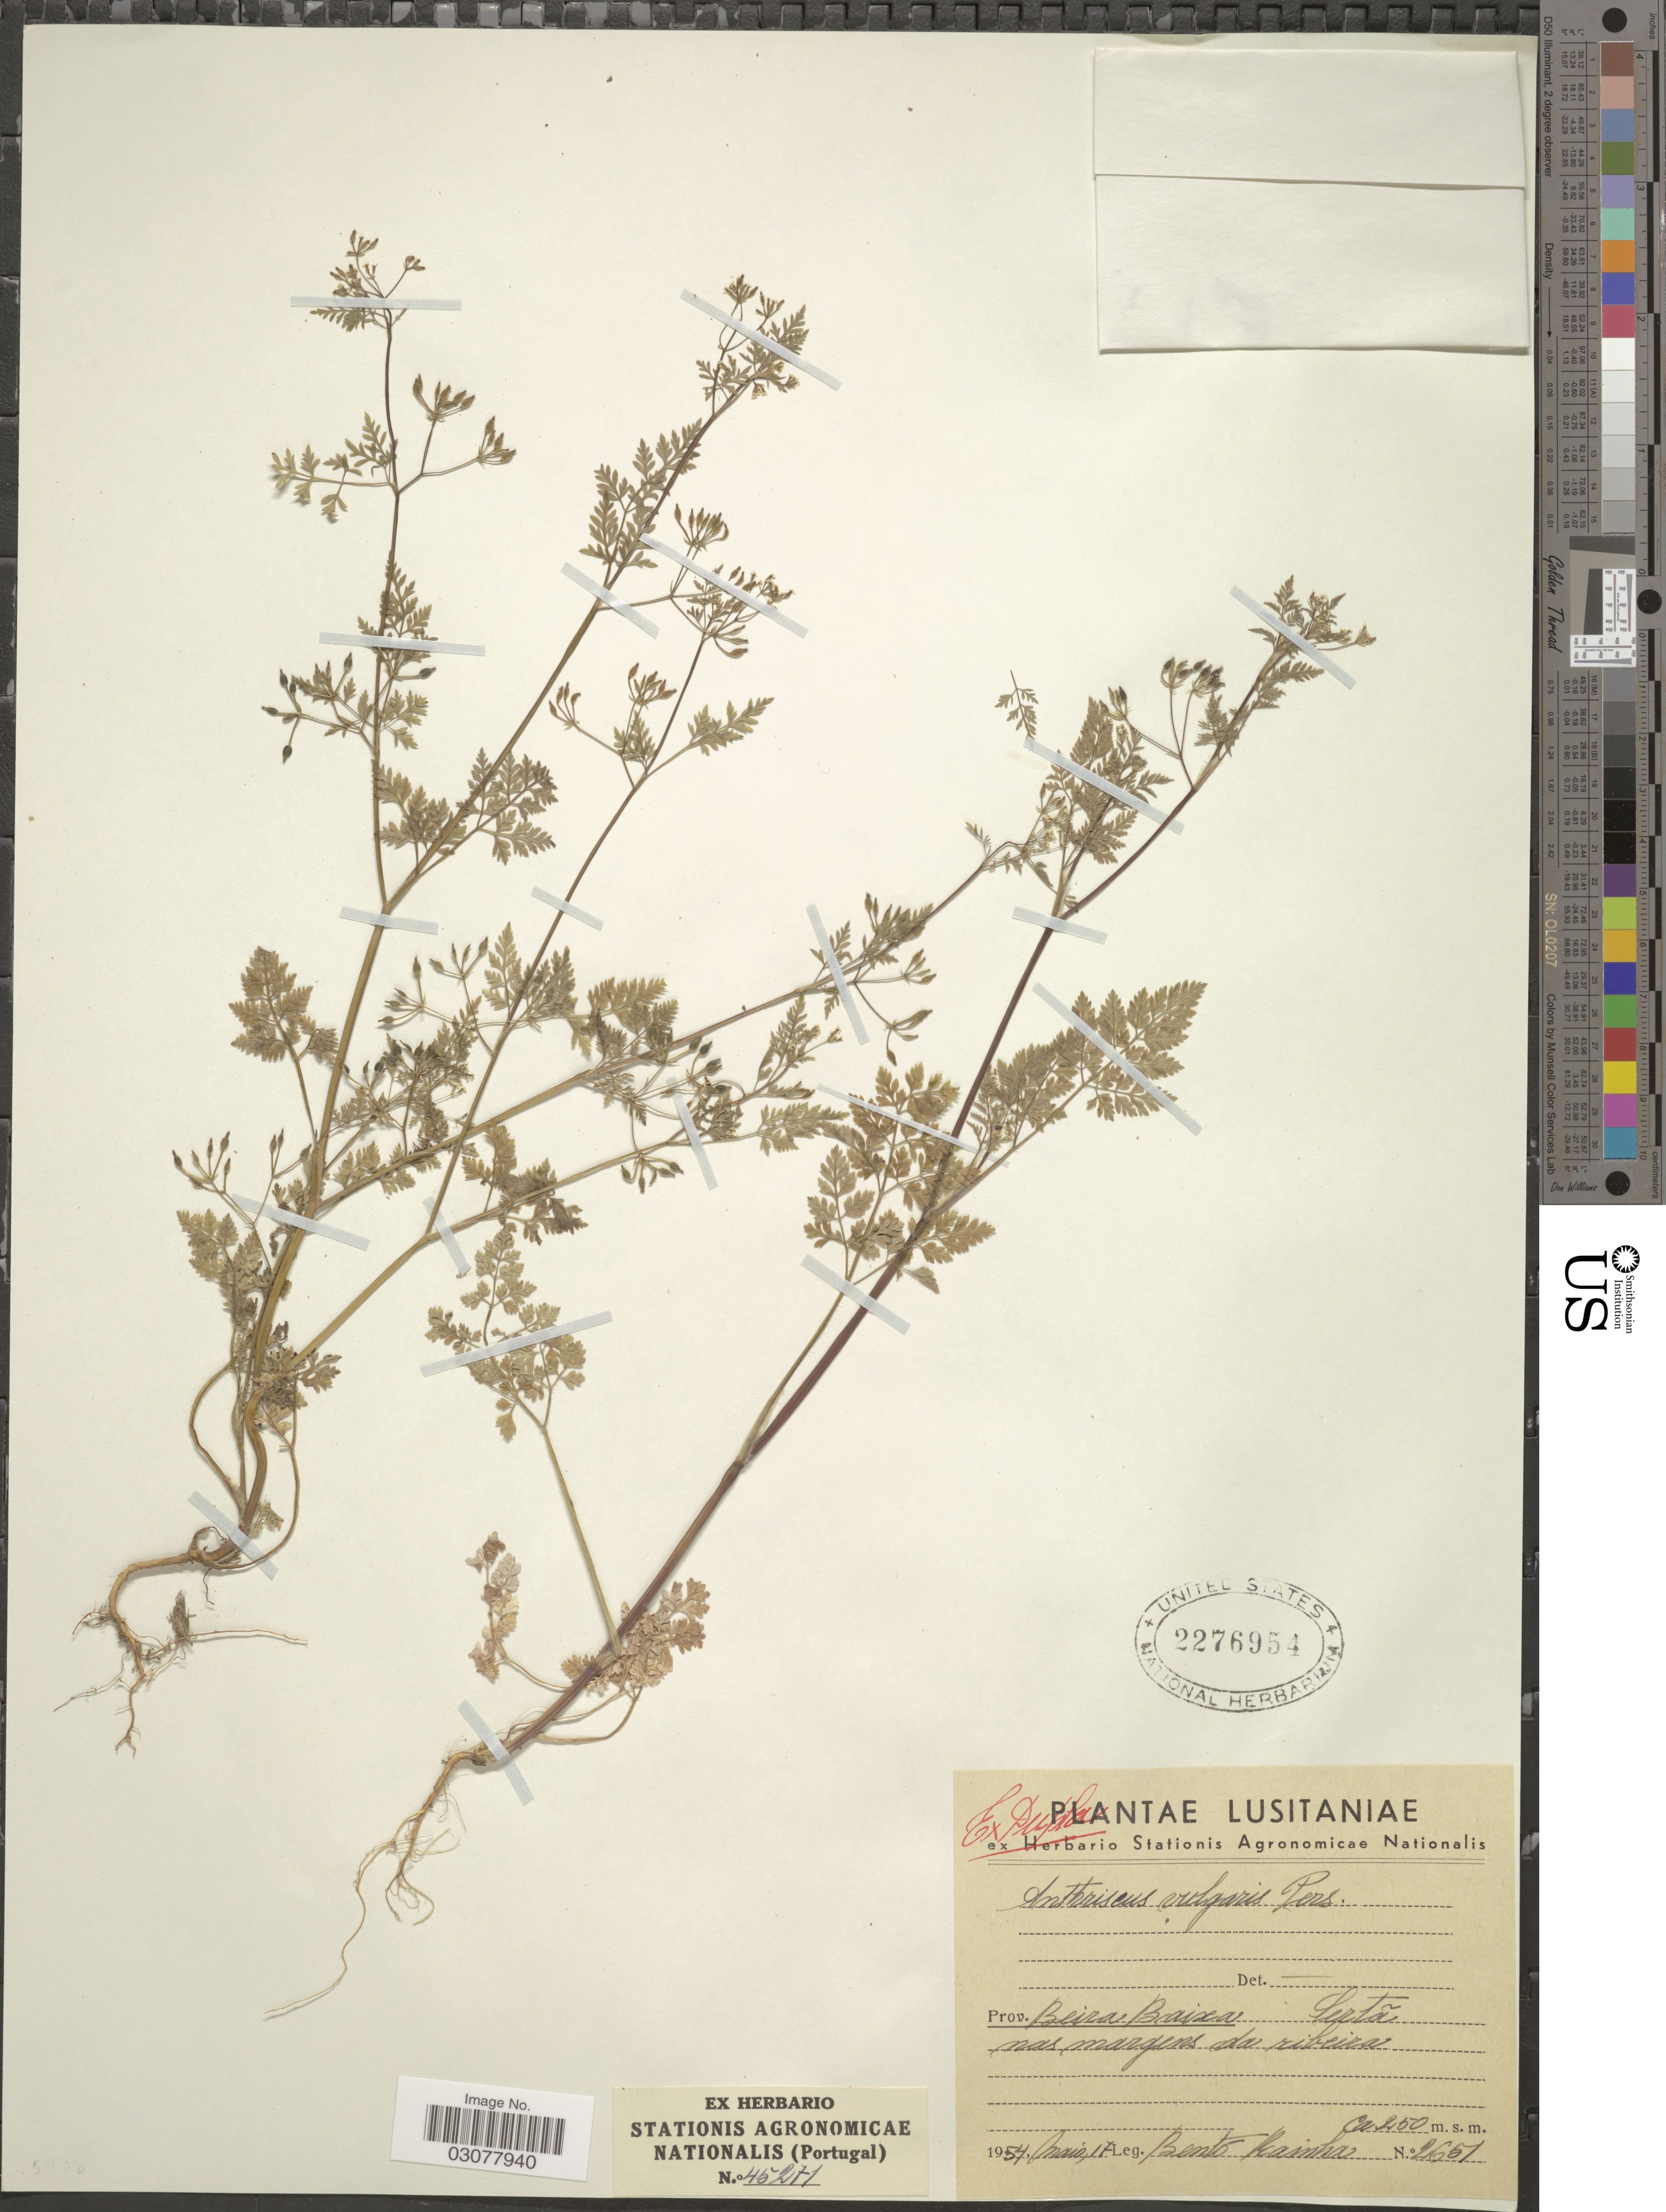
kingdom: Plantae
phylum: Tracheophyta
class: Magnoliopsida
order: Apiales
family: Apiaceae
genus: Anthriscus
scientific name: Anthriscus caucalis var. caucalis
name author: M. Bieb.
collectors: B. Rainha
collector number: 2651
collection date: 1954-05-17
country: Portugal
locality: Lusitaniae, Prov. Beira Baixa, Sertã nas margens da ribeira.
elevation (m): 250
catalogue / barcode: US 2276954